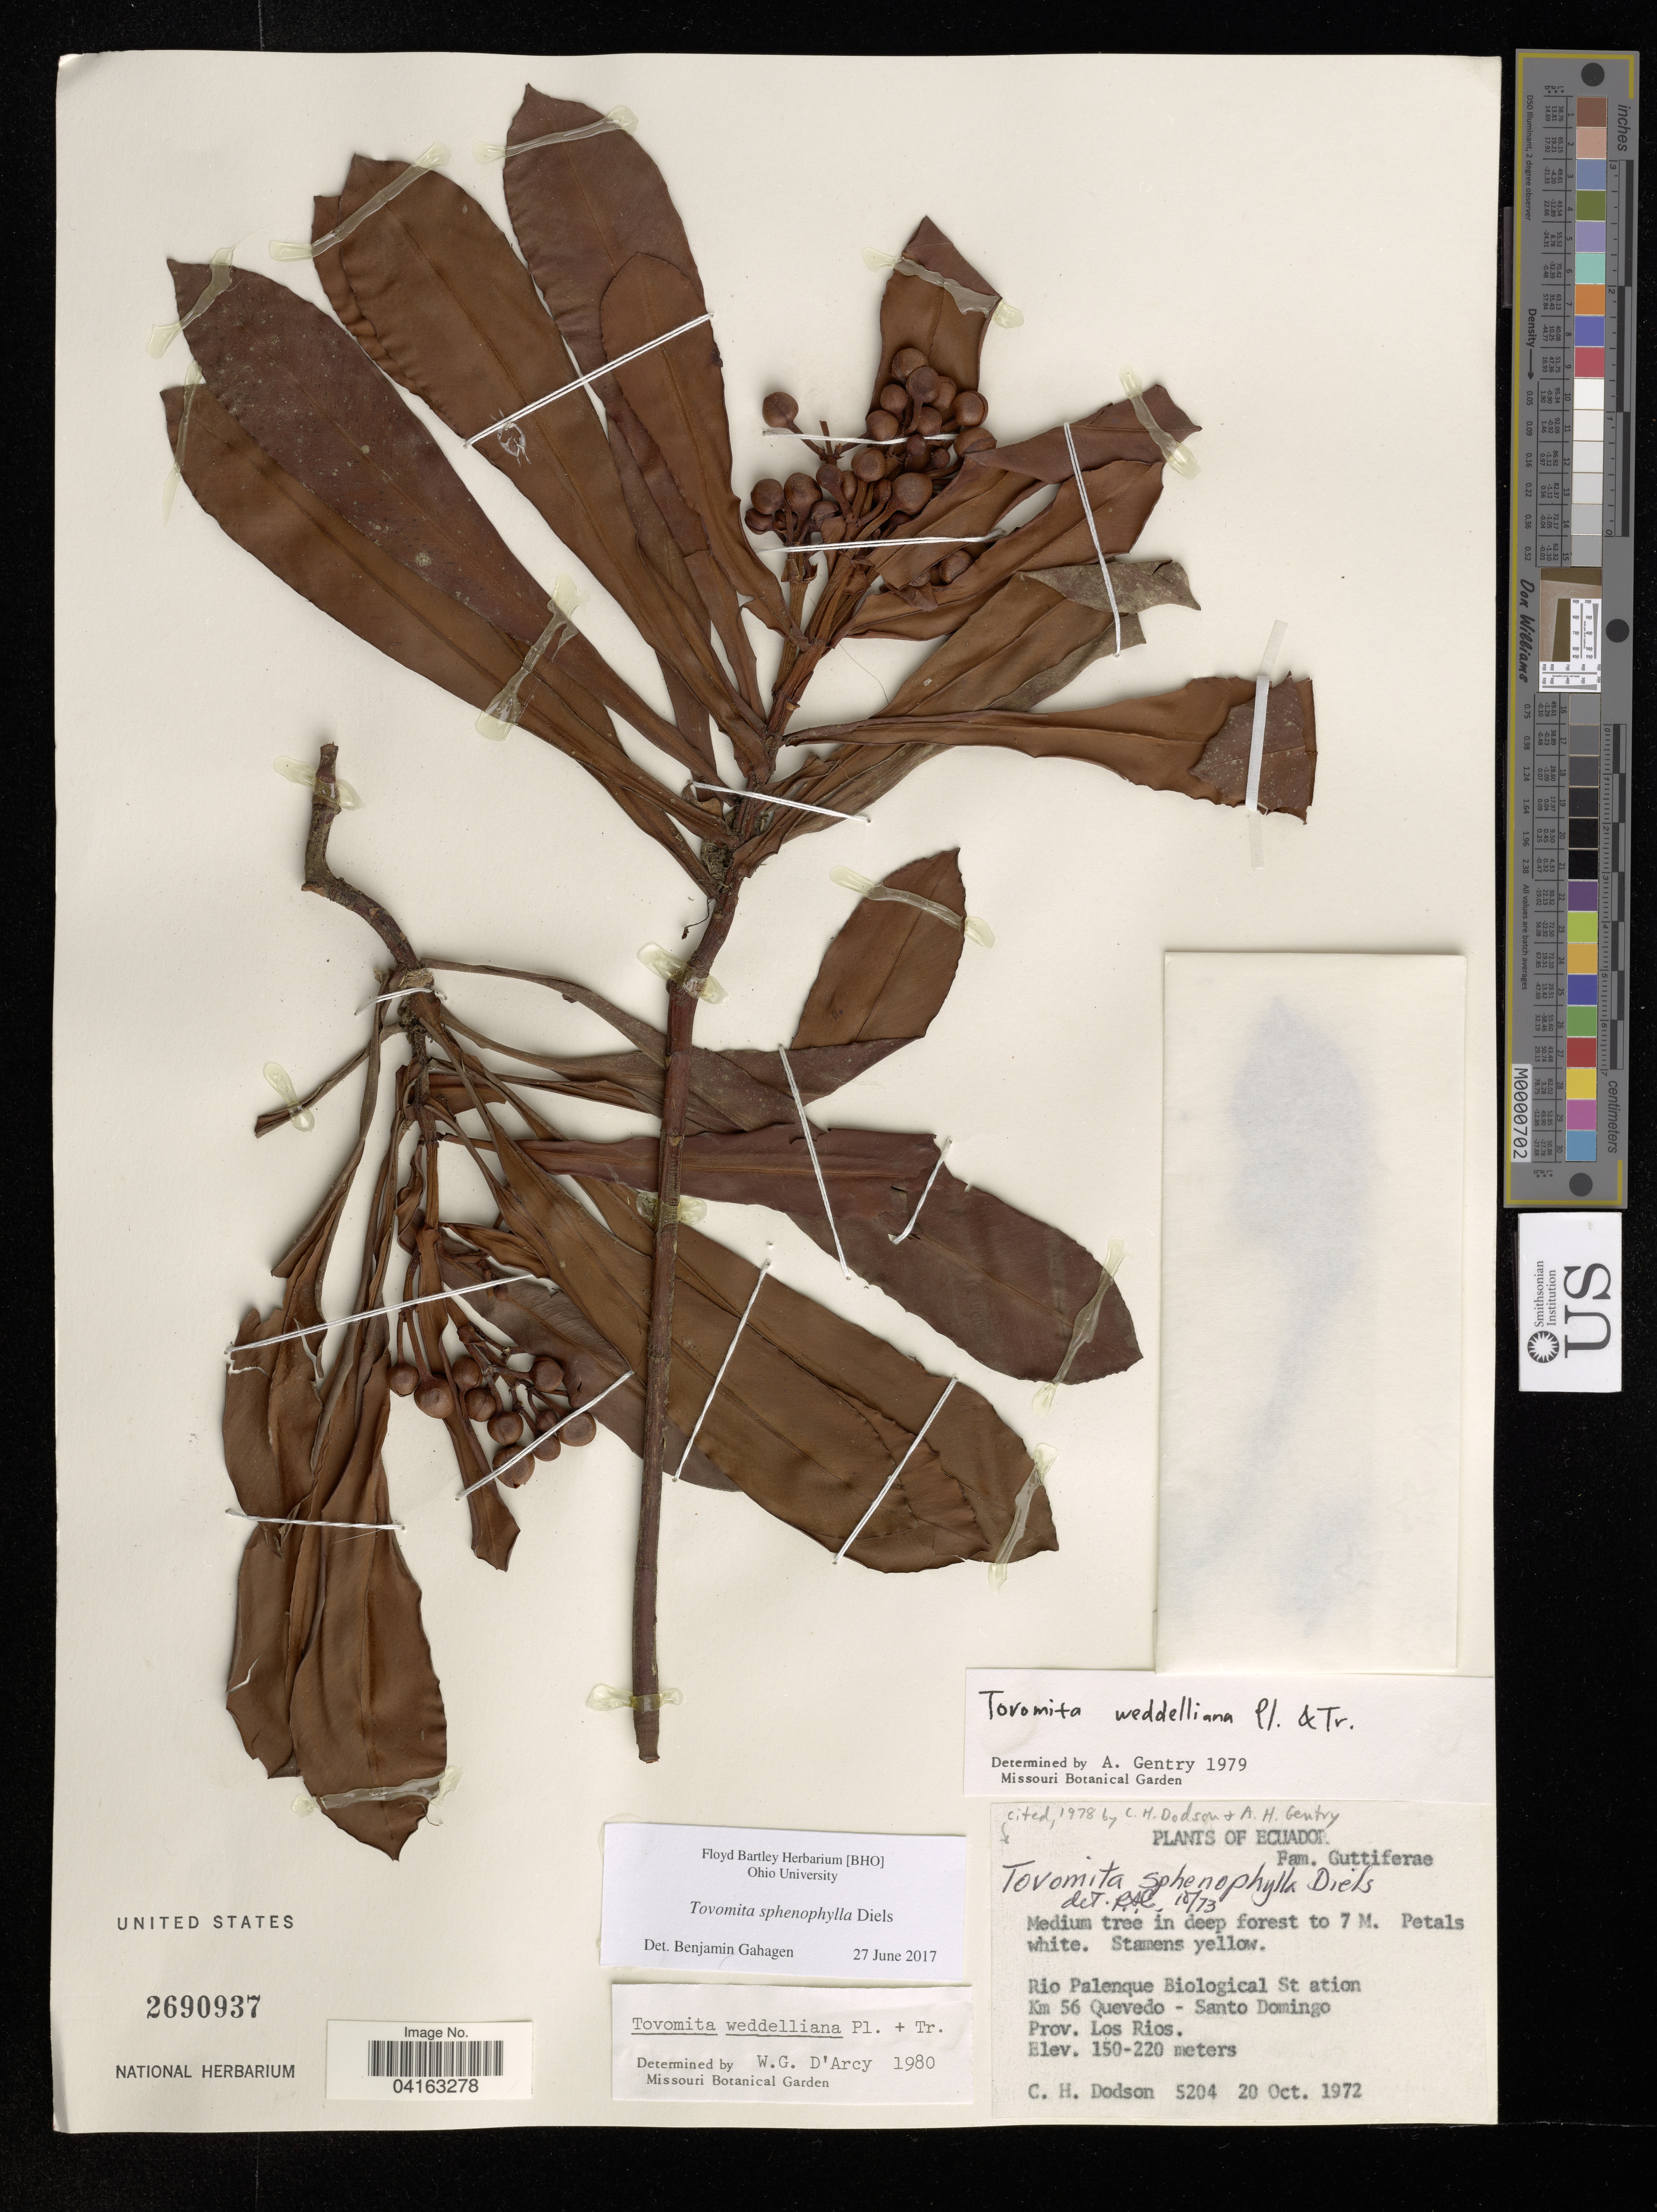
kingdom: Plantae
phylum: Tracheophyta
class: Magnoliopsida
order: Malpighiales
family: Clusiaceae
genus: Tovomita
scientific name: Tovomita sphenophylla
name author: Diels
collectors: C. H. Dodson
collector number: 5204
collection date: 1972-10-20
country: Ecuador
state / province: Los Ríos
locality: Rio Palenque Biological St ation Km 56 Quevedo - Santo Domingo. Prov. Los Rios.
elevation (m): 150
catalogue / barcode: US 2690937